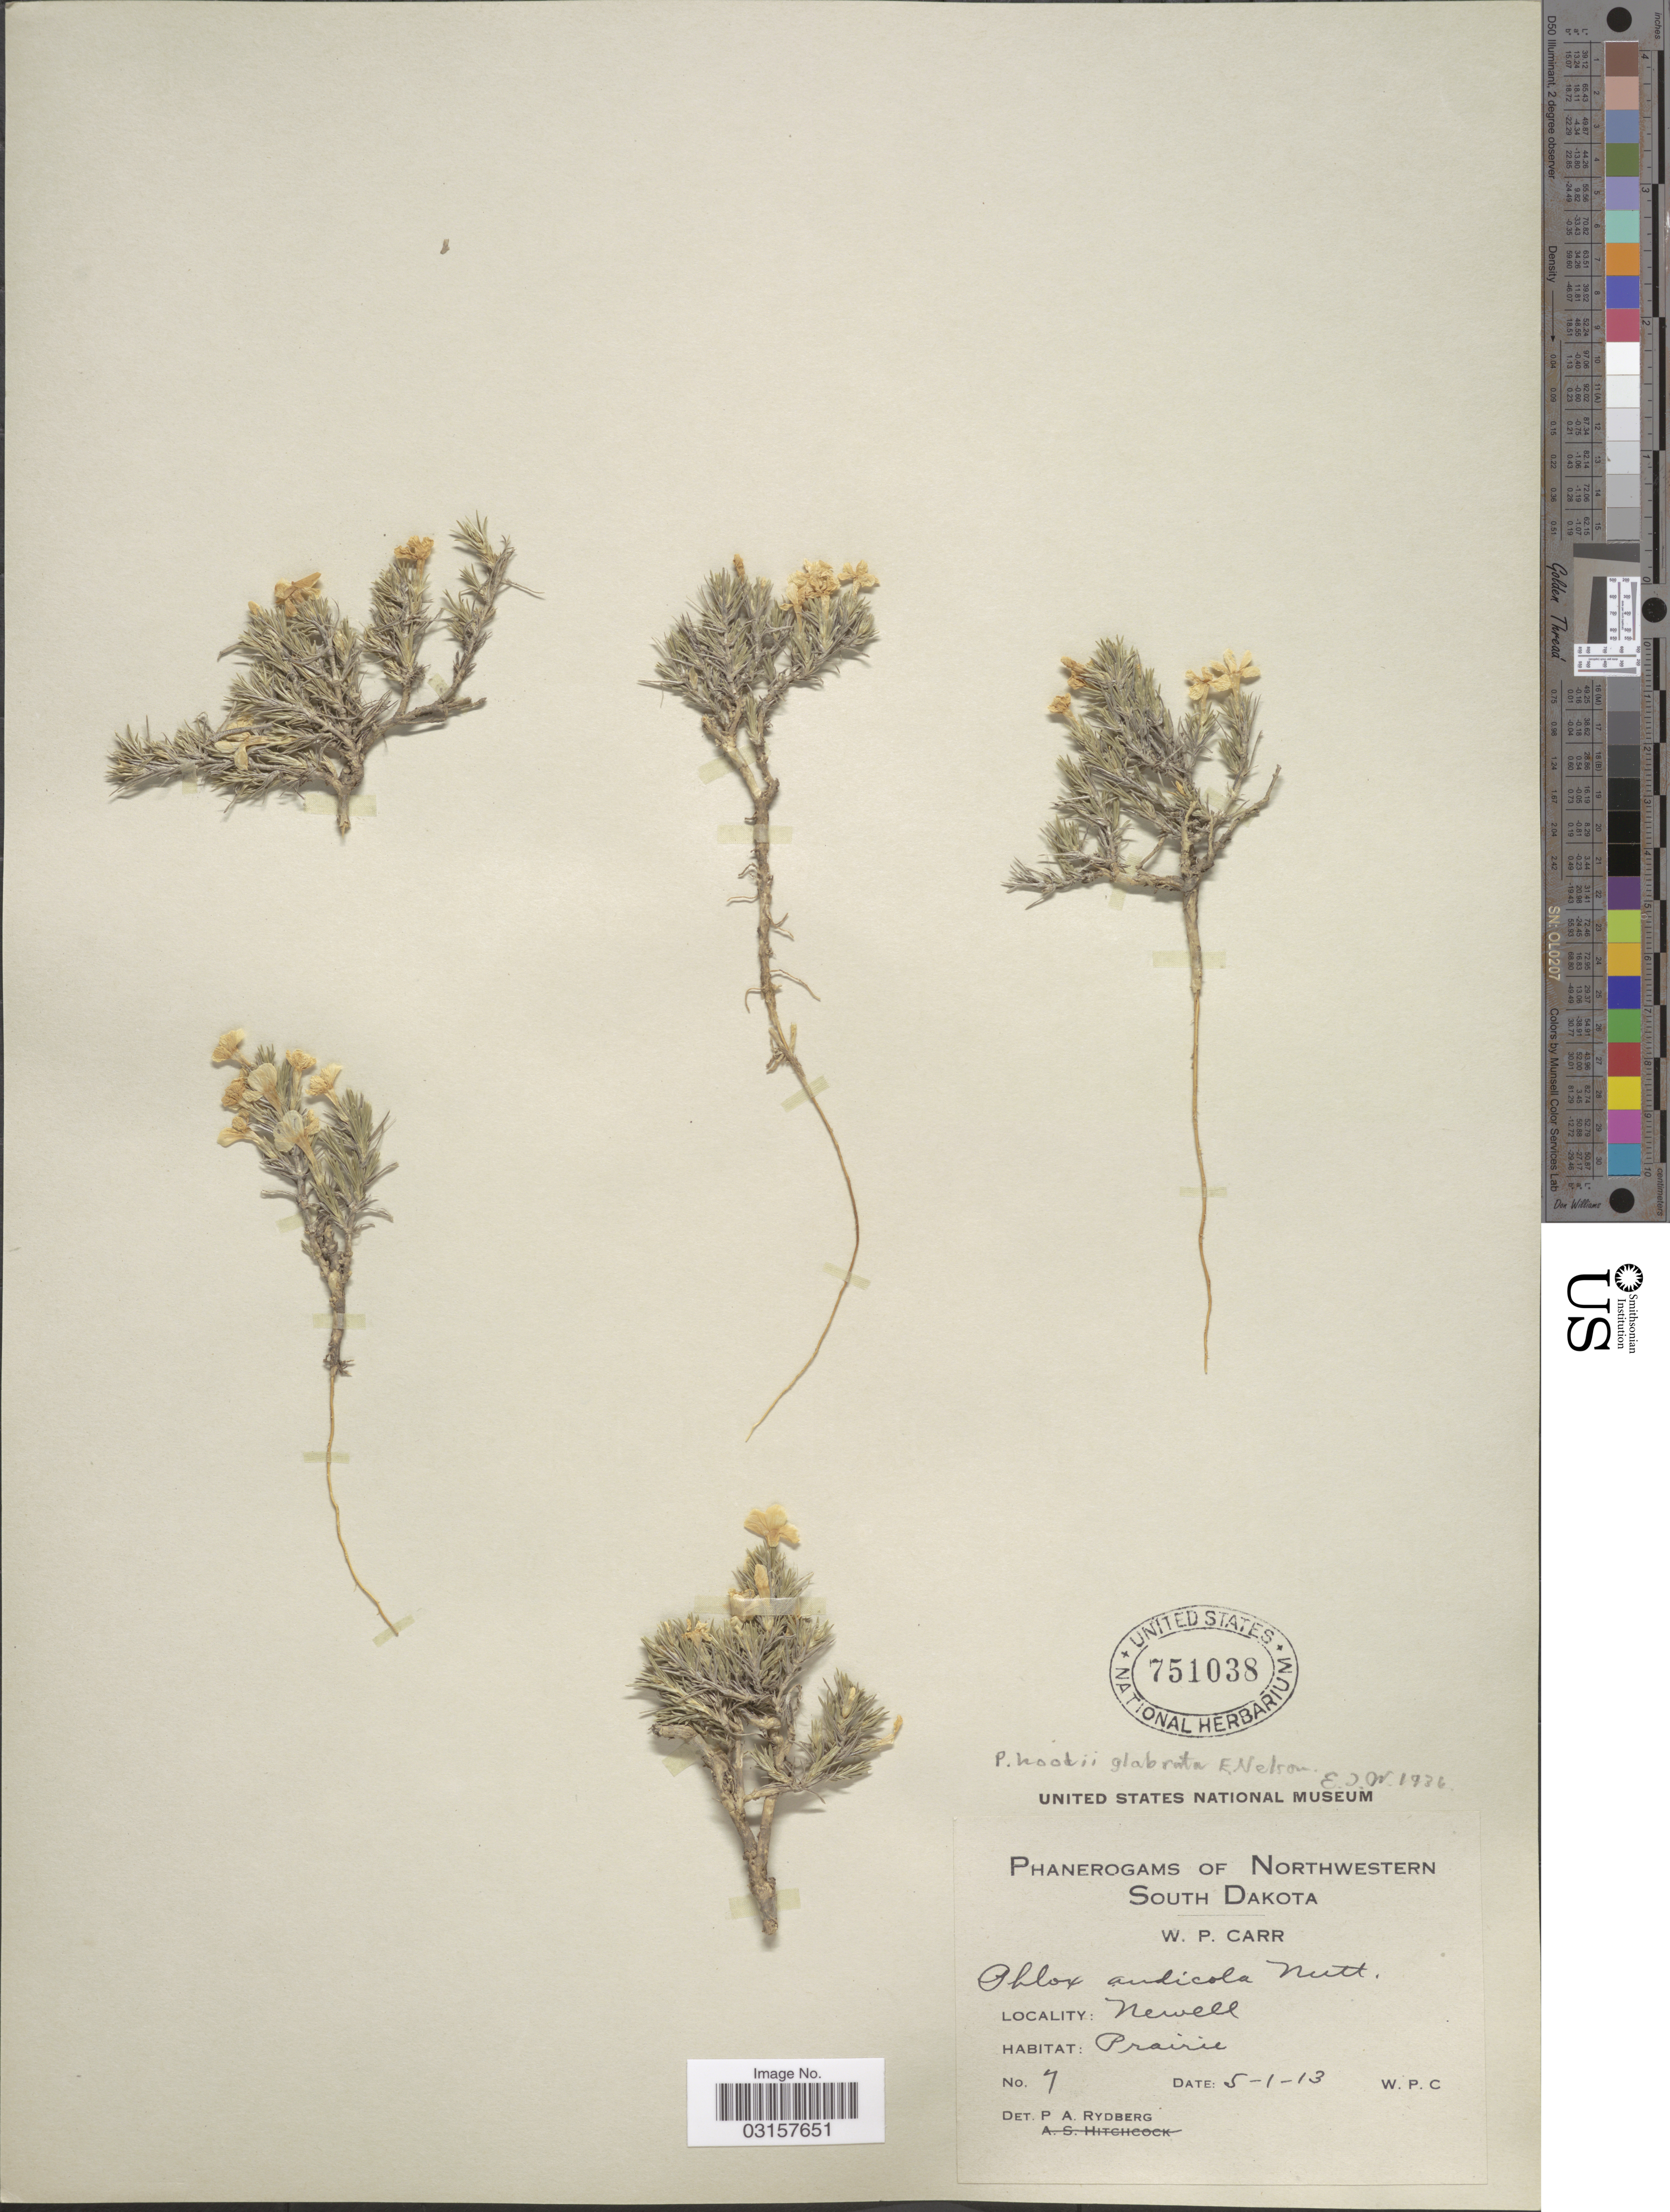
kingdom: Plantae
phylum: Tracheophyta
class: Magnoliopsida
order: Ericales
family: Polemoniaceae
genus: Phlox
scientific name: Phlox hoodii subsp. hoodii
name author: Richardson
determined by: Mayfield, M. H.; Ferguson, C. J.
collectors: W. Carr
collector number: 7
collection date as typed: Transcribed d/m/y: 1/5/13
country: United States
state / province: South Dakota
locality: Northwestern South Dakota, Newell.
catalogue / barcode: US 751038